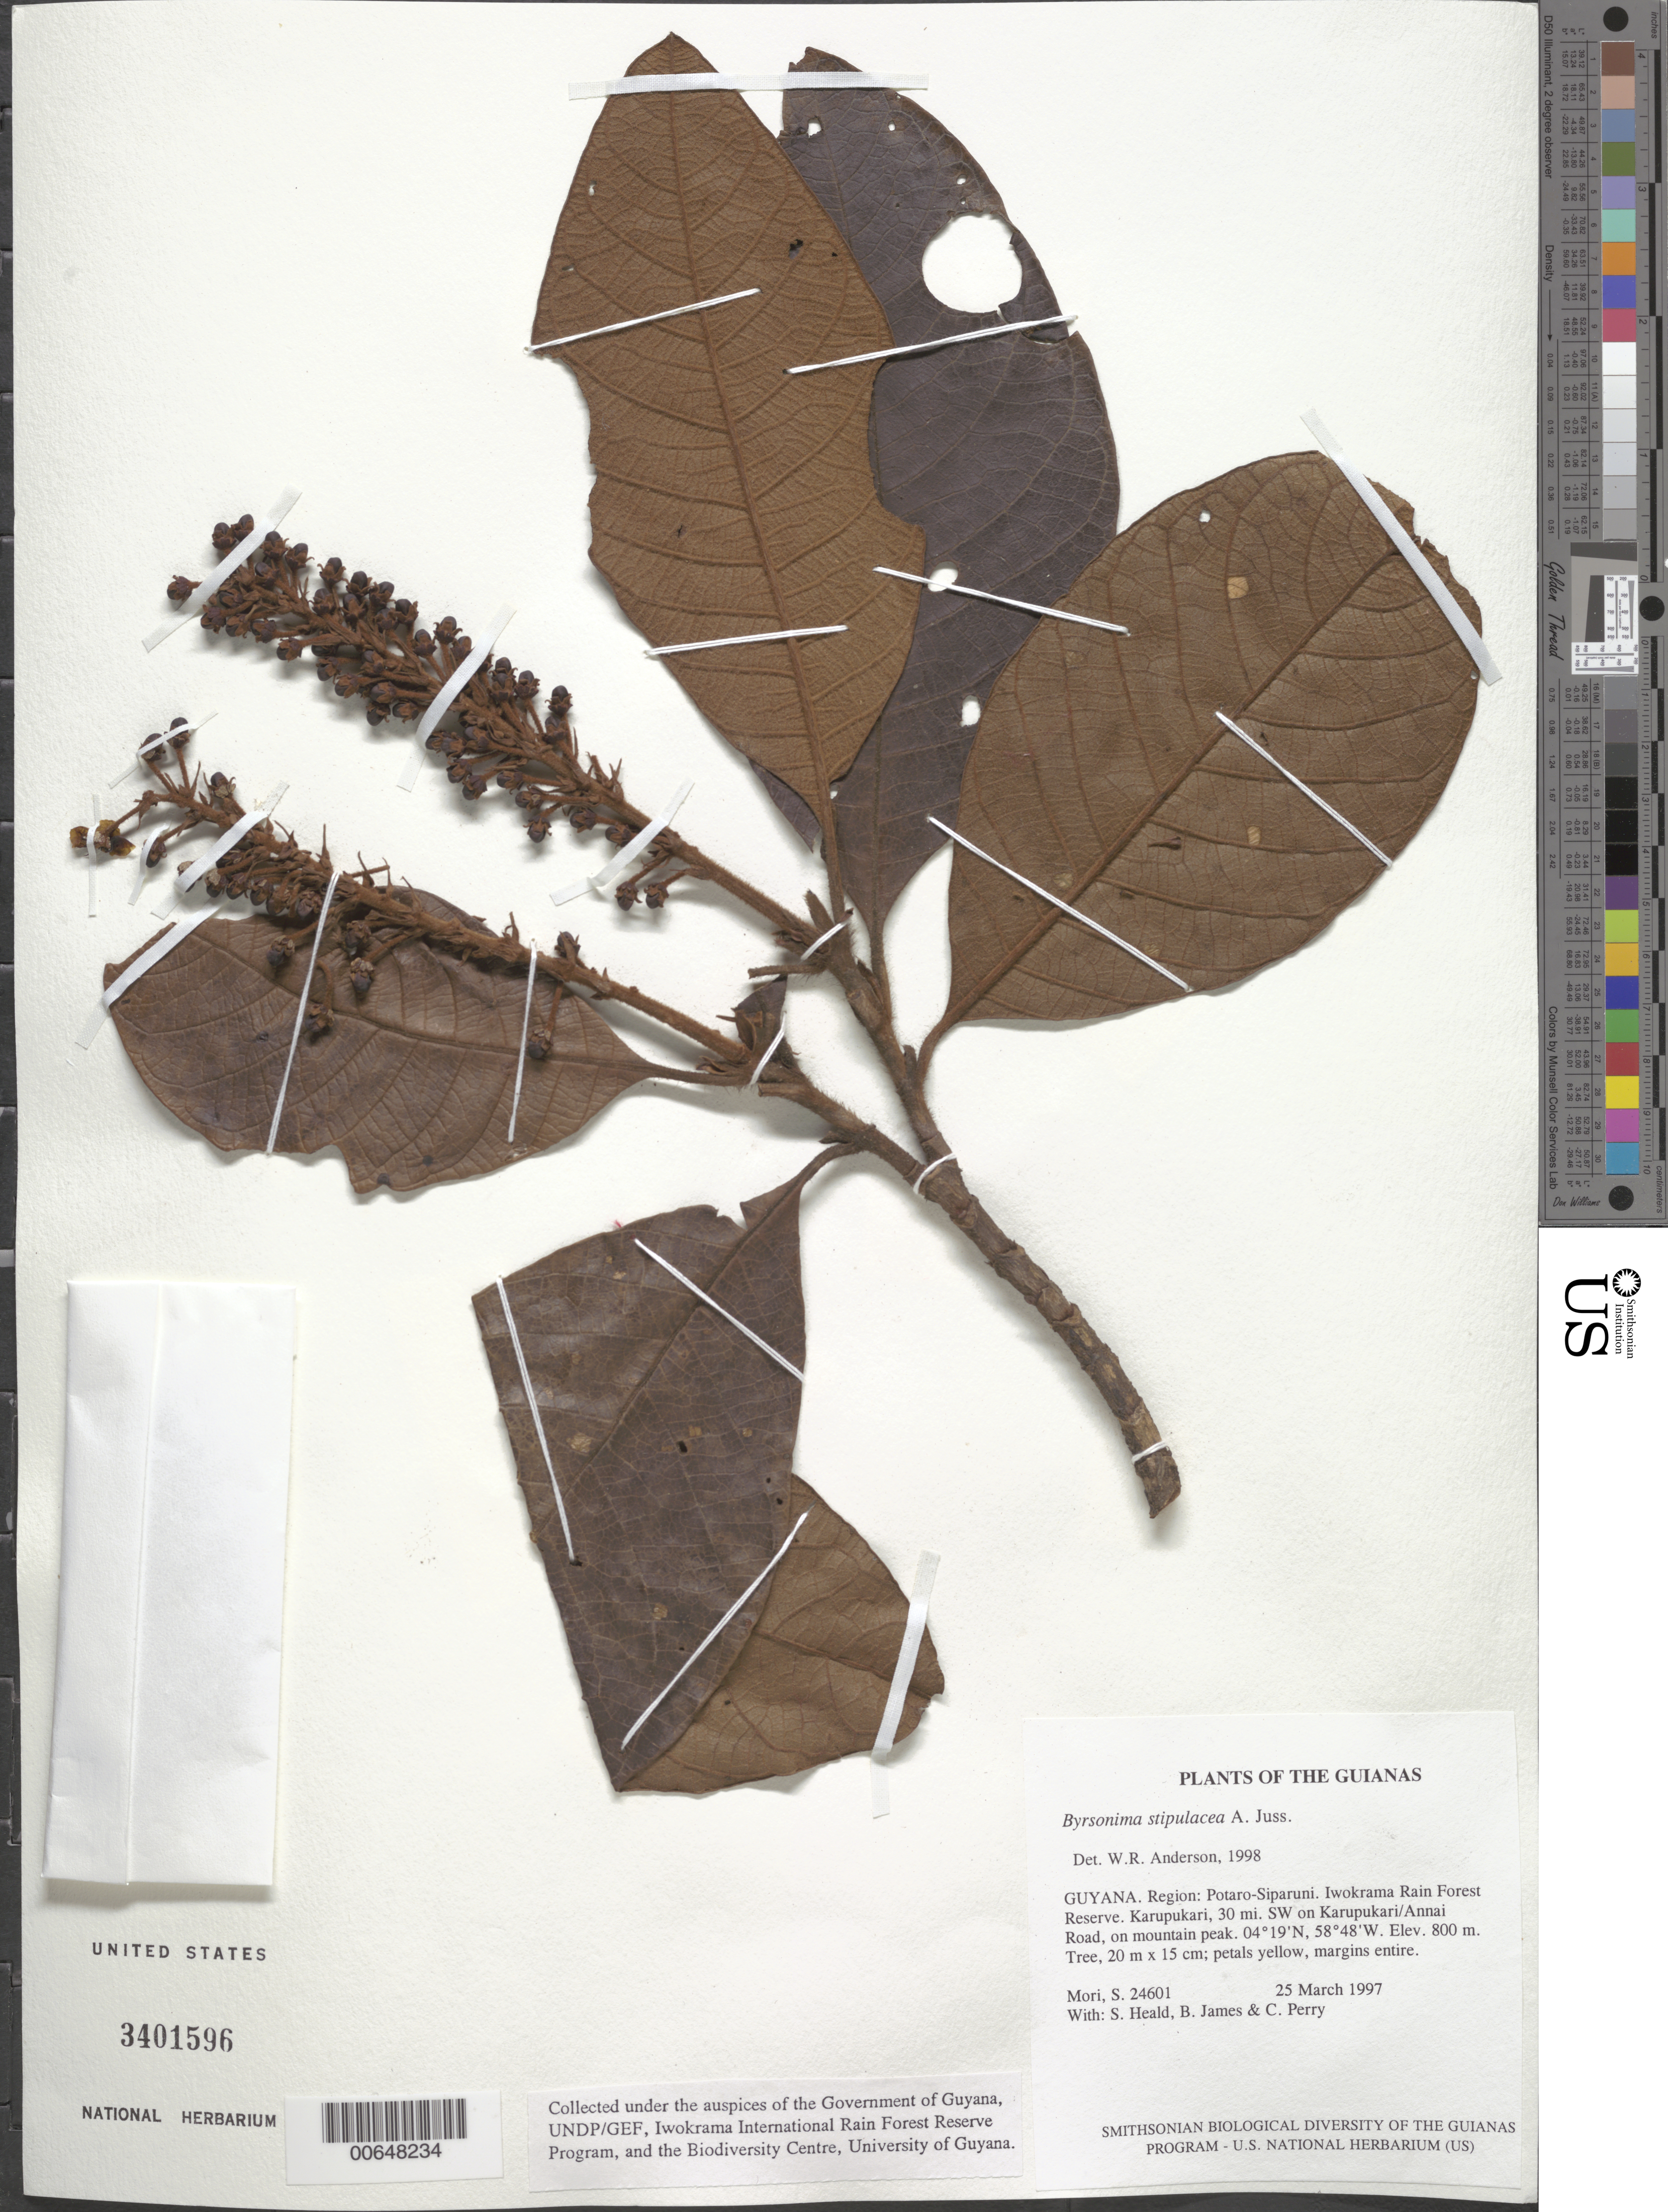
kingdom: Plantae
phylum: Tracheophyta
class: Magnoliopsida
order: Malpighiales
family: Malpighiaceae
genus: Byrsonima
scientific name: Byrsonima stipulacea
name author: A. Juss.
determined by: Anderson, W. R., (MICH), University of Michigan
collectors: S. Mori, S. Heald, B. James & C. Perry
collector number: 24601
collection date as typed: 25 March 1997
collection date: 1997-03-25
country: Guyana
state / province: Potaro-Siparuni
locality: Iwokrama Rain Forest Reserve. Karupukari, 30 mi. SW on Karupukari/Annai Road, on mountain peak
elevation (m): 800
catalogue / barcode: US 3401596